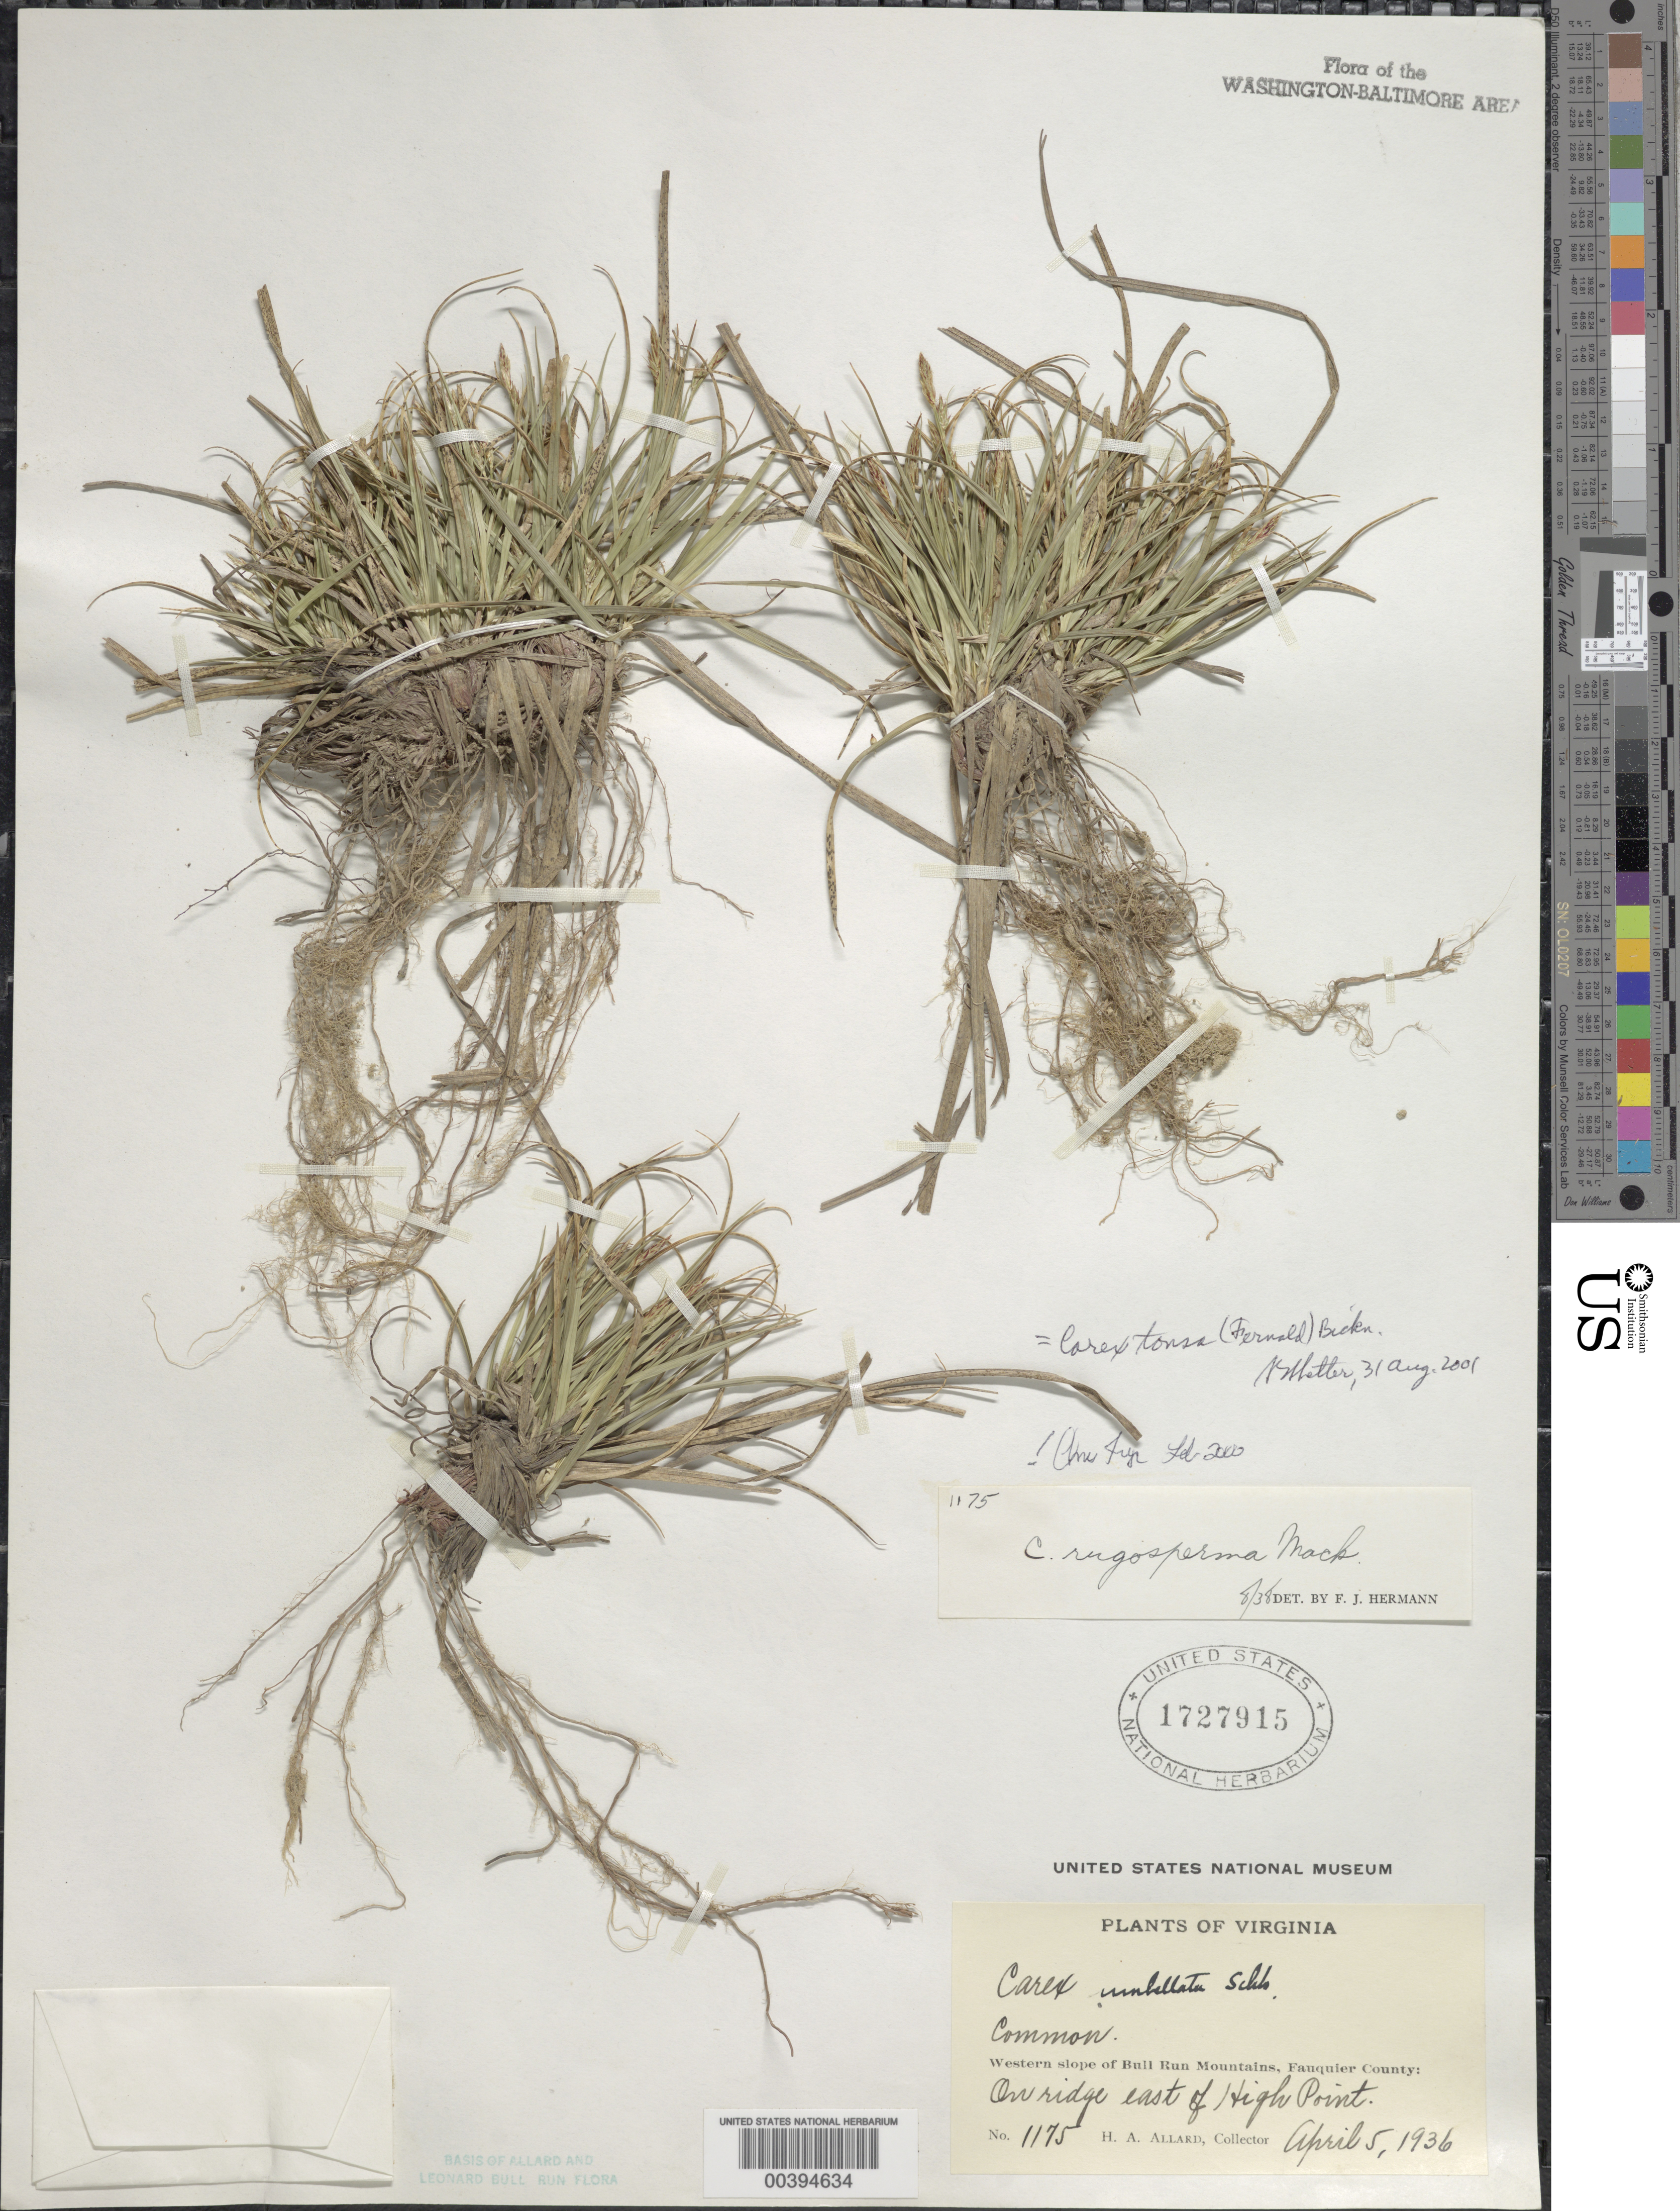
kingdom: Plantae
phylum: Tracheophyta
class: Liliopsida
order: Poales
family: Cyperaceae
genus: Carex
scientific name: Carex tonsa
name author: (Fernald) E.P. Bicknell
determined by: Shetler, Stanwyn G., (US), NMNH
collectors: H. A. Allard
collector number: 1175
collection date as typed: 05 Apr 1936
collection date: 1936-04-05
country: United States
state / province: Virginia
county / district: Fauquier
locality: East of High Point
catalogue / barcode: US 1727915